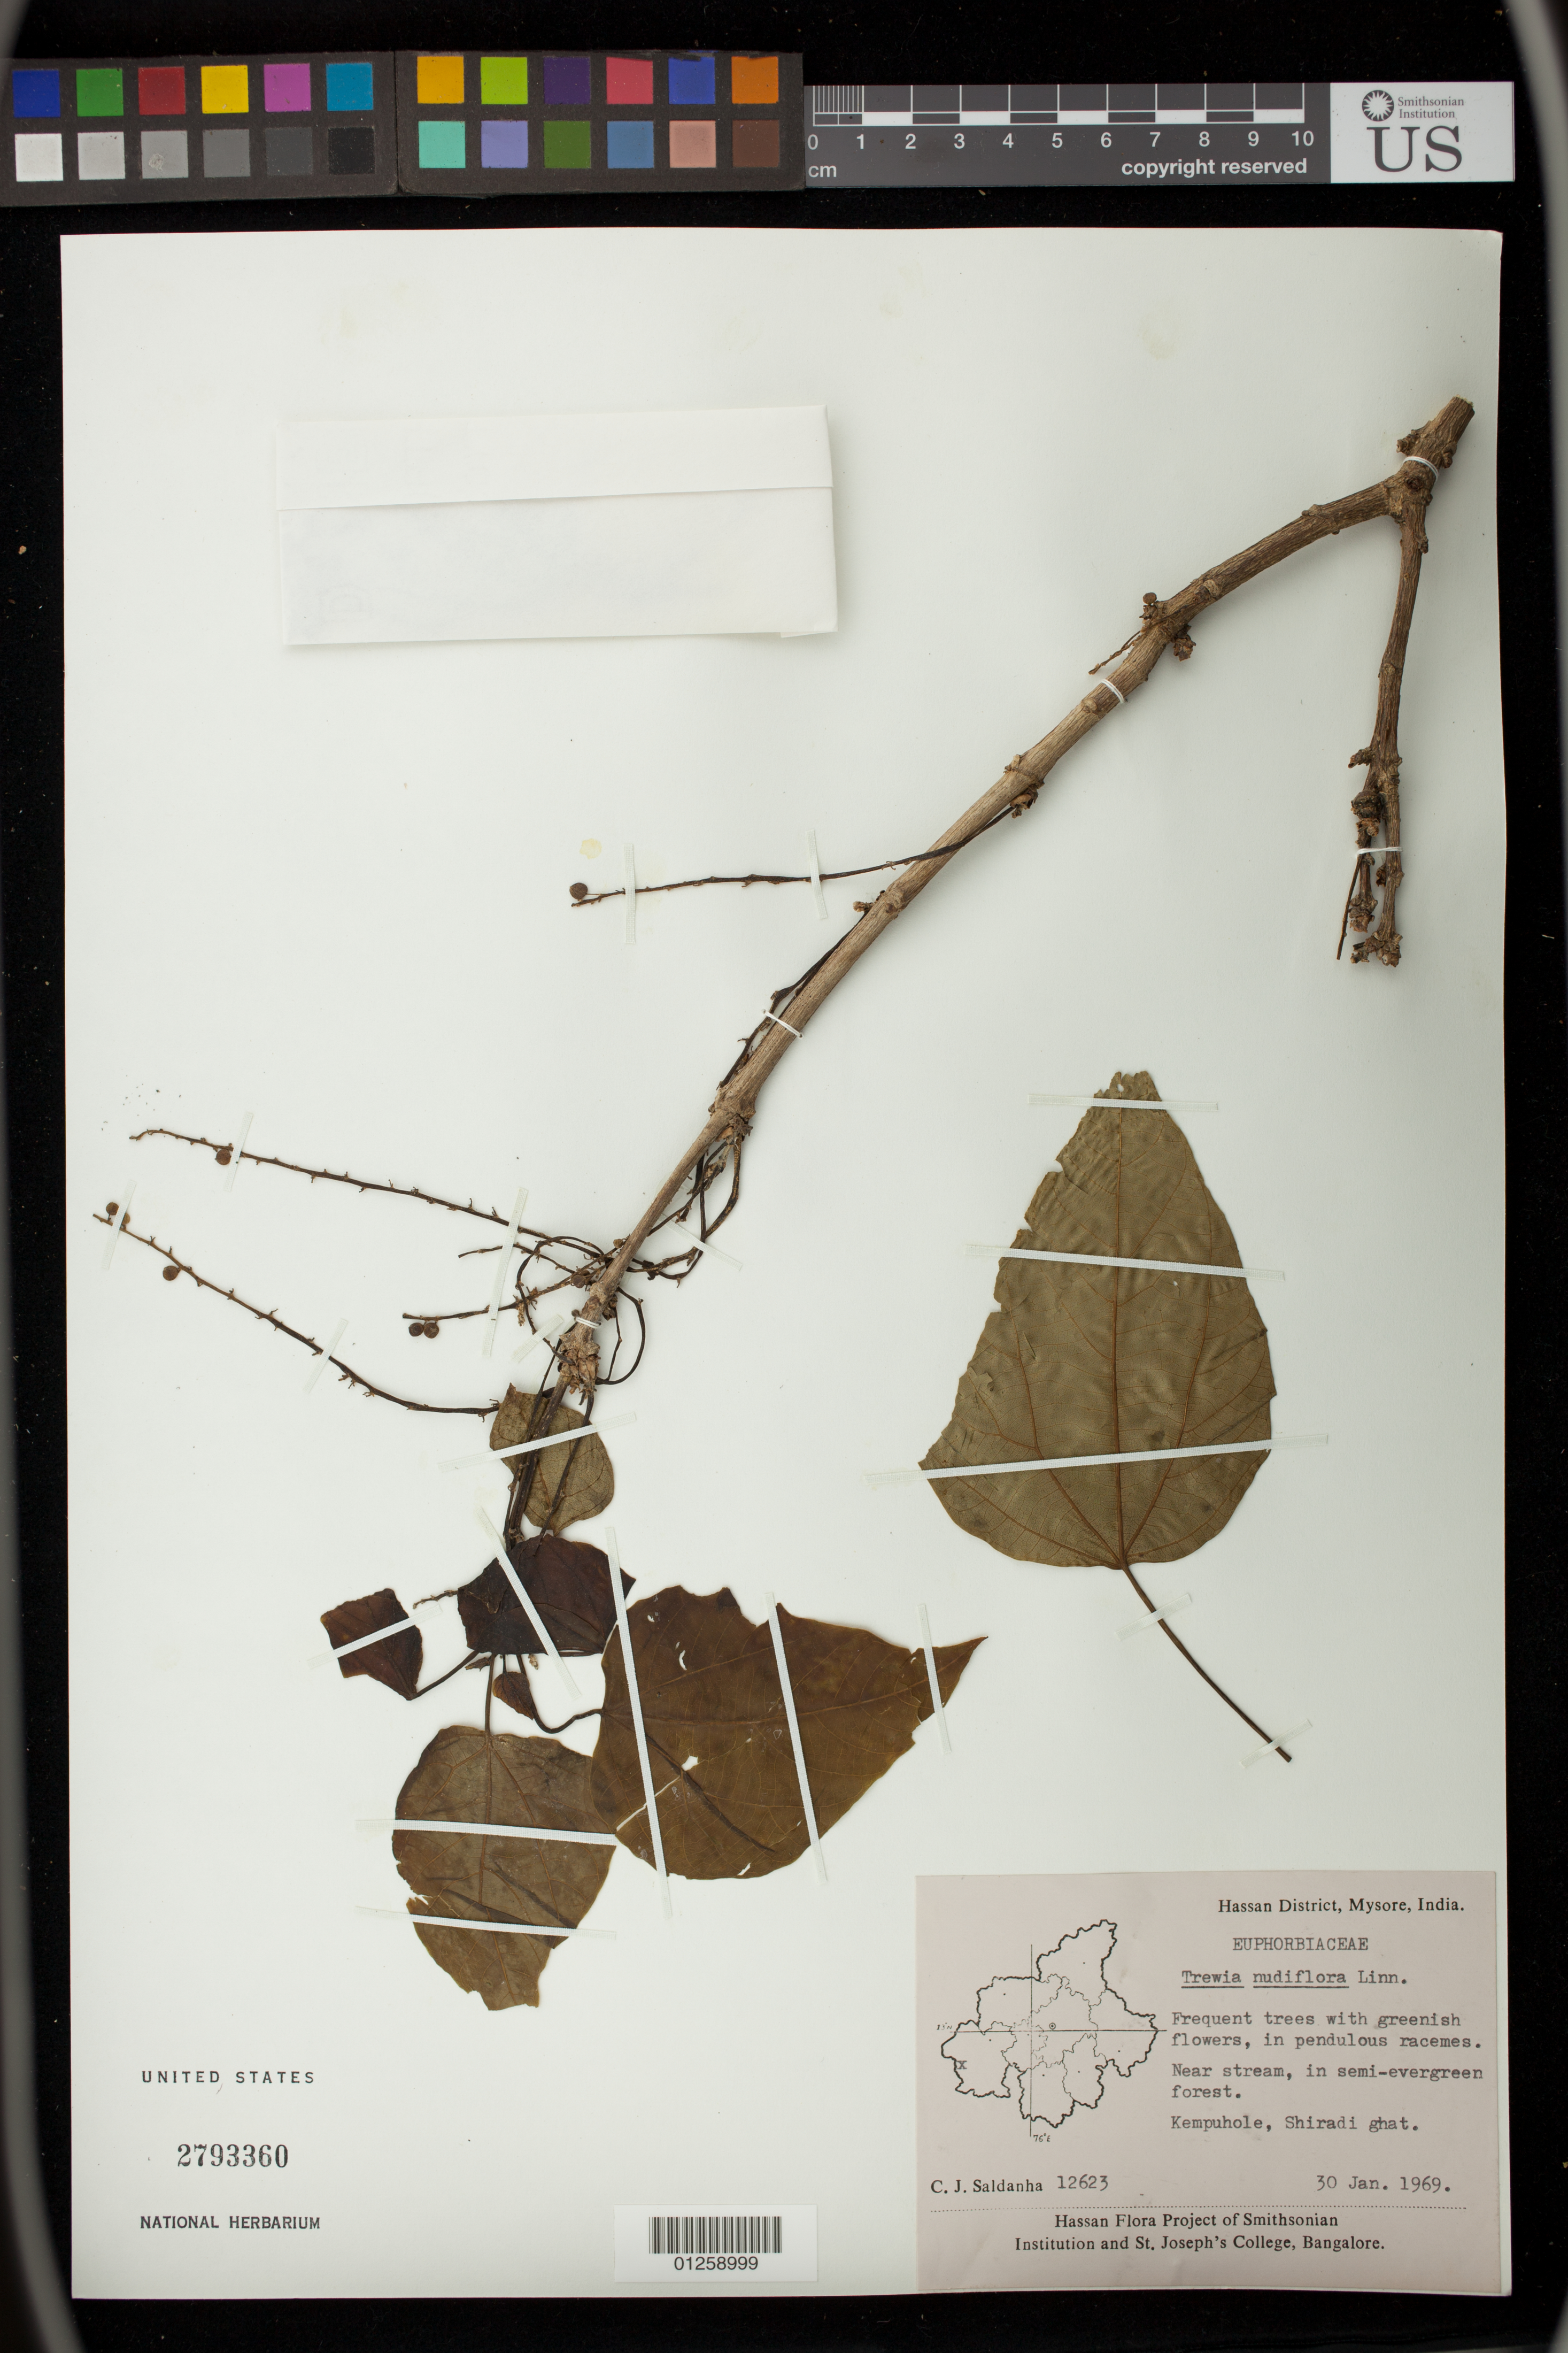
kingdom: Plantae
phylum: Tracheophyta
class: Magnoliopsida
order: Malpighiales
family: Euphorbiaceae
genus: Mallotus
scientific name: Mallotus nudiflorus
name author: (L.) Kulju & Welzen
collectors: C. J. Saldanha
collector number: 12623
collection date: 1969-01-30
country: India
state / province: Karnataka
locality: Hassan District, Mysore, Kempuhole, Shiradi, ghat.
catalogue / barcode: US 2793360